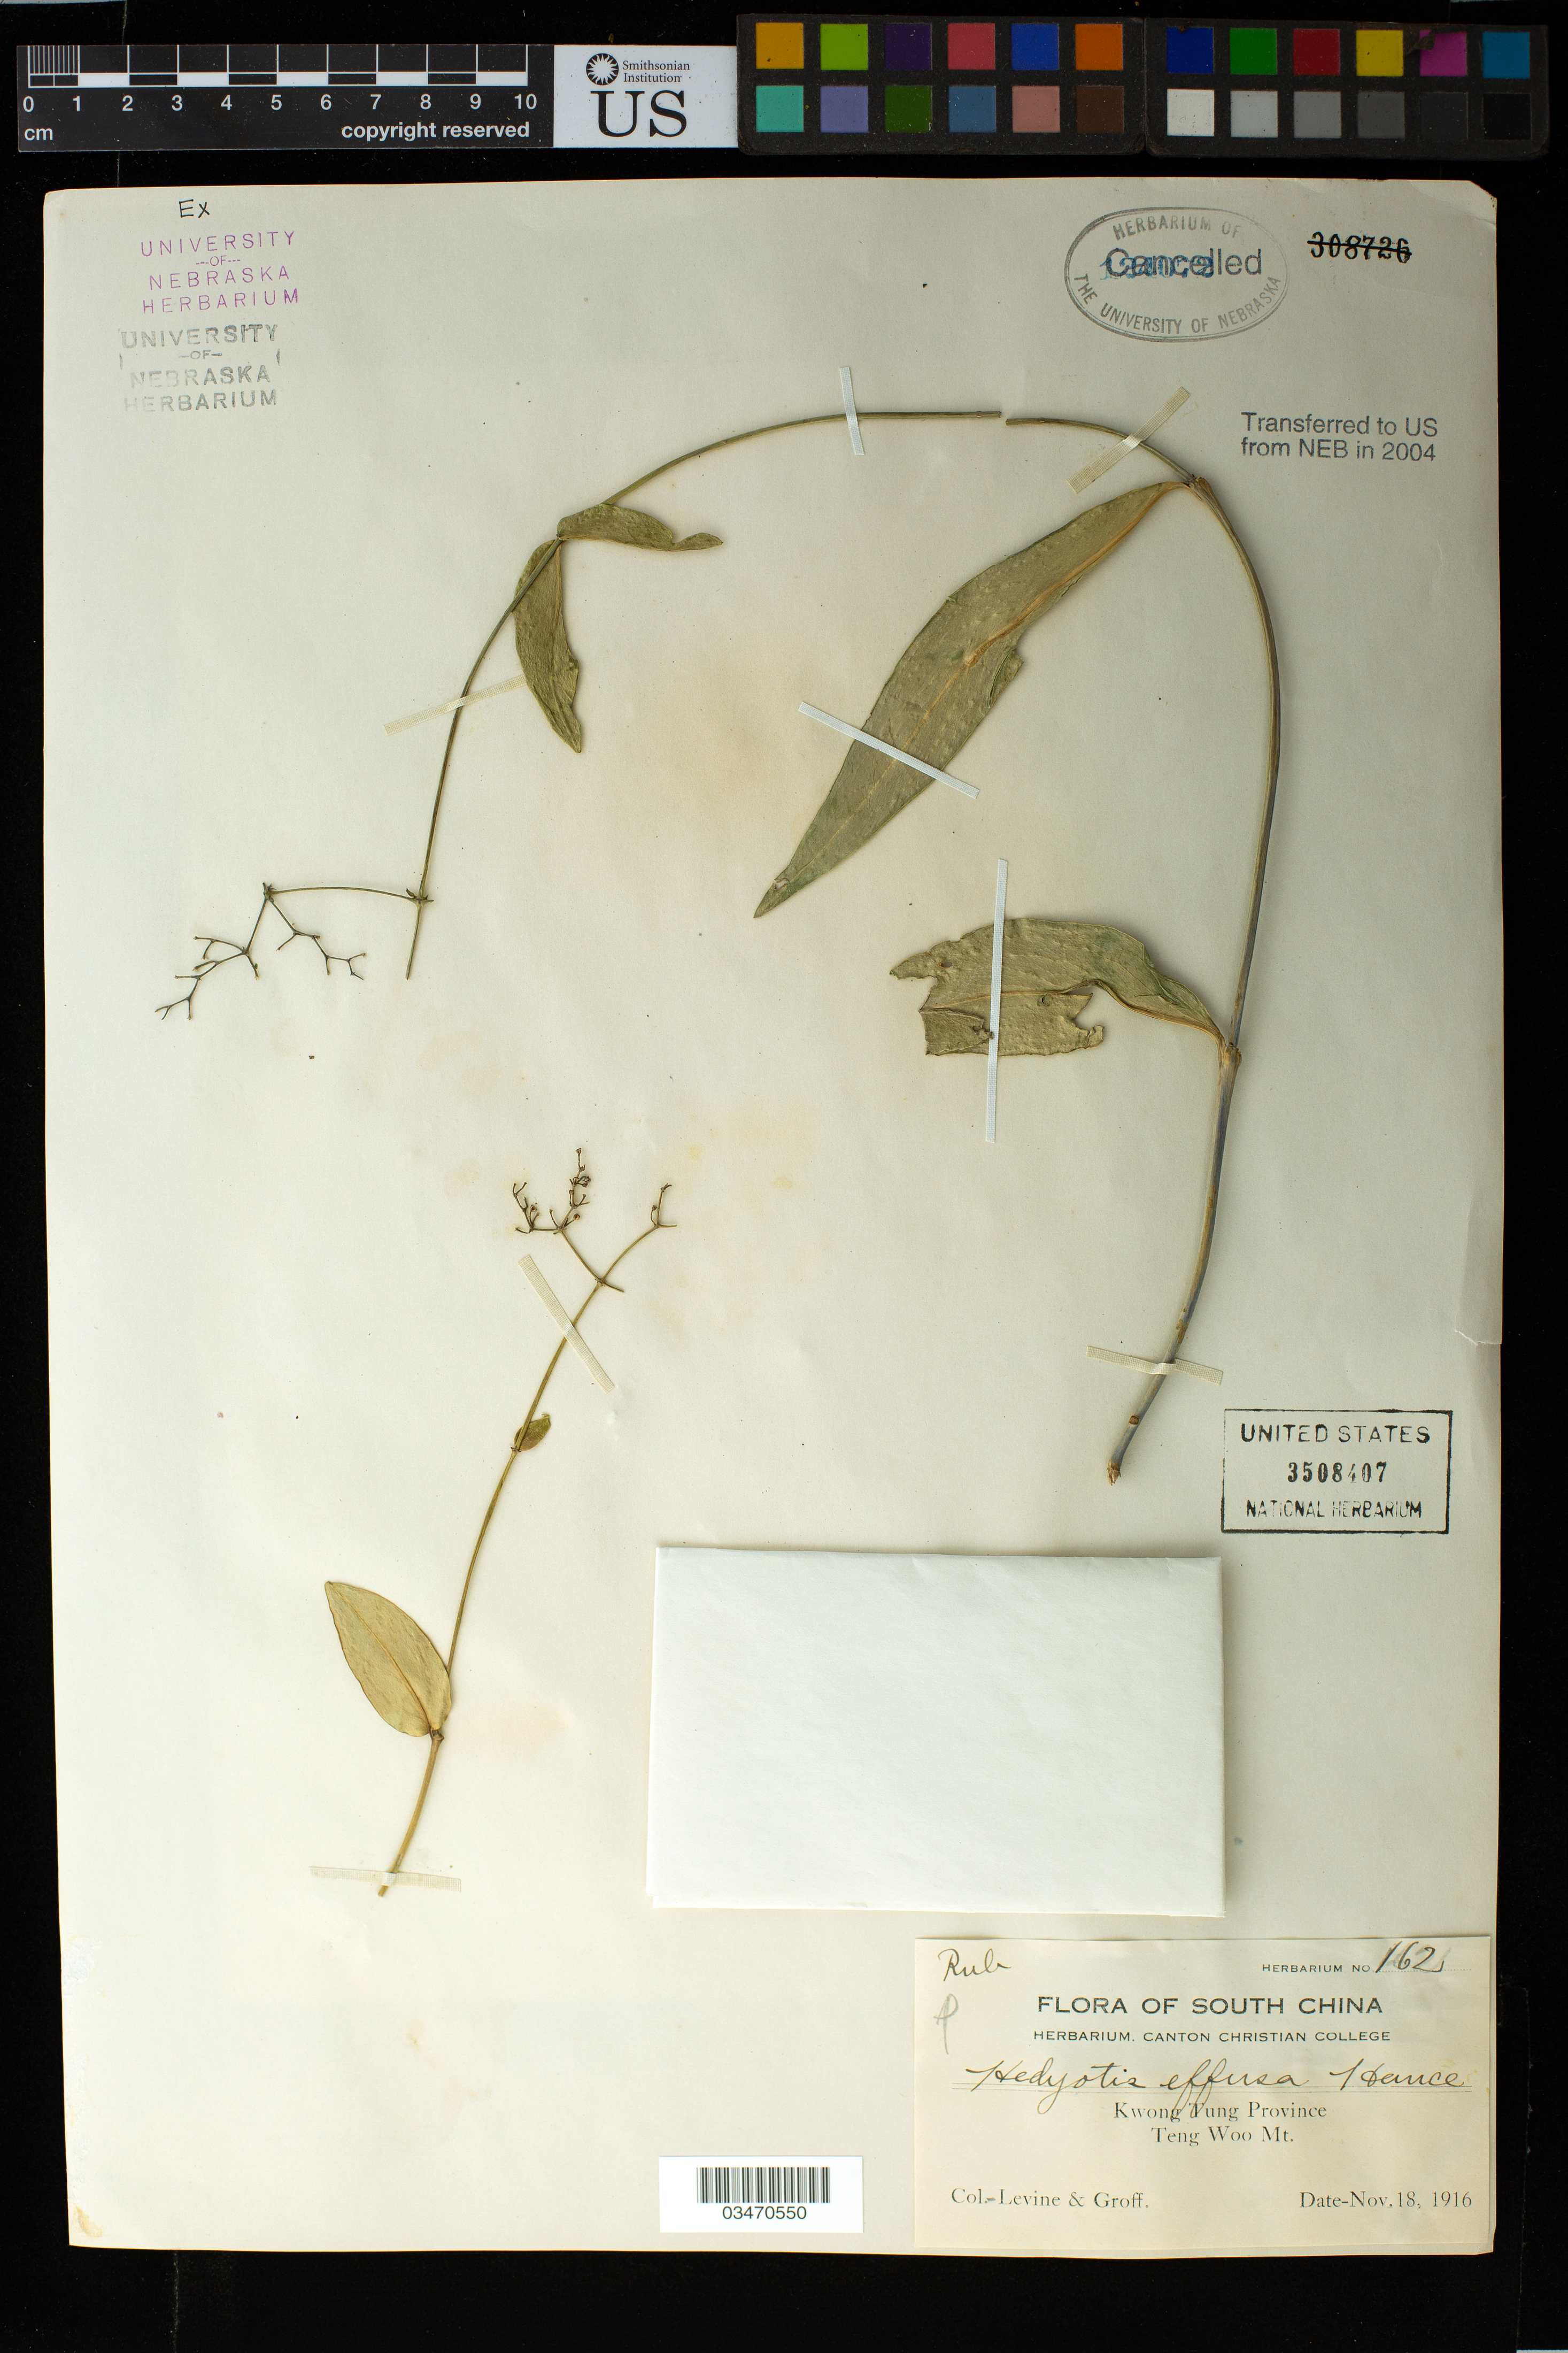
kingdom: Plantae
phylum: Tracheophyta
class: Magnoliopsida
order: Gentianales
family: Rubiaceae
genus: Hedyotis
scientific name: Hedyotis effusa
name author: Hance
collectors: C. O. Levine & -- Groff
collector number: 162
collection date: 1916-11-18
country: China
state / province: Guangdong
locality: Teng Woo Mt.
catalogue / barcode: US 3508407